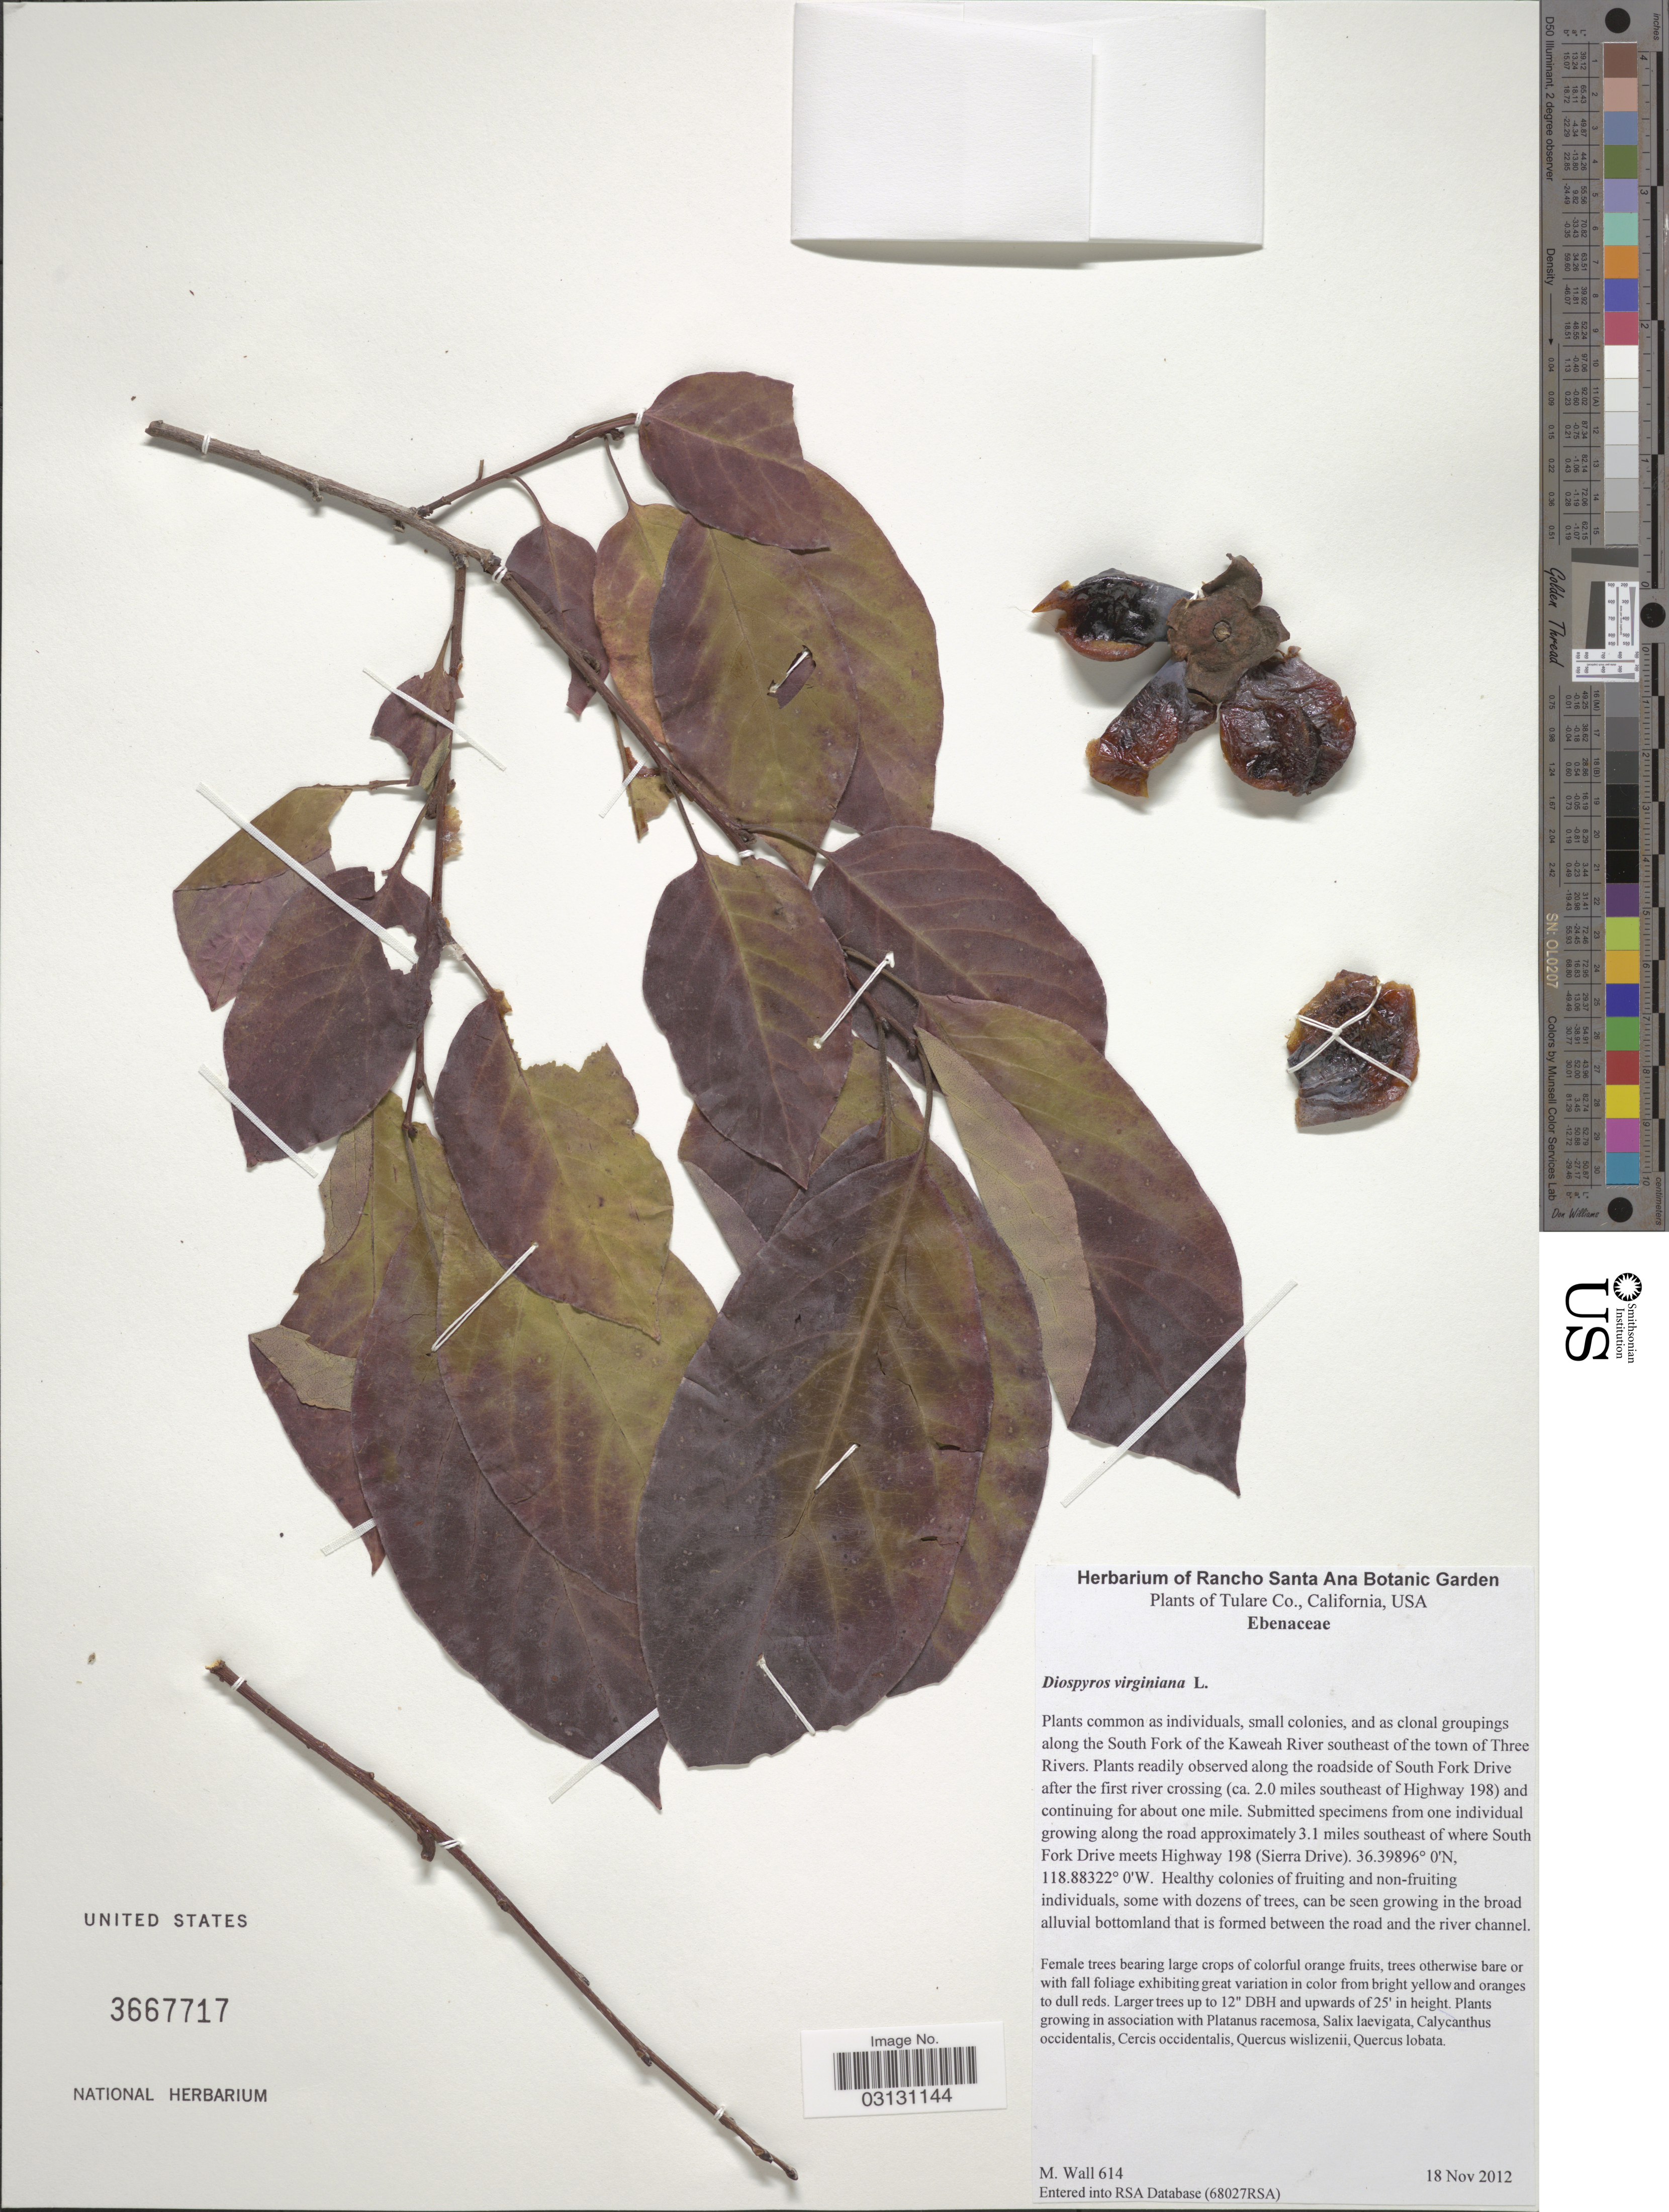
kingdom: Plantae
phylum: Tracheophyta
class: Magnoliopsida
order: Ericales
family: Ebenaceae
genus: Diospyros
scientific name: Diospyros virginiana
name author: L.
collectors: M. Wall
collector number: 614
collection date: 2012-11-18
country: United States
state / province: California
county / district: Tulare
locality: Tulare Co. And as clonal groupings along the South Fork of the Kaweah River southeast of the town of Three Rivers. Plants readily observed along the roadside of South Fork Drive after the first crossing (ca. 2.0 miles southeast of Highway 198) and continuing for about one mile. Submitted specimens from one individual growing along the road approximately 3.1 miles southeast of where South Fork Drive meets Highway 198 (Sierra Drive).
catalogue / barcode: US 3667717